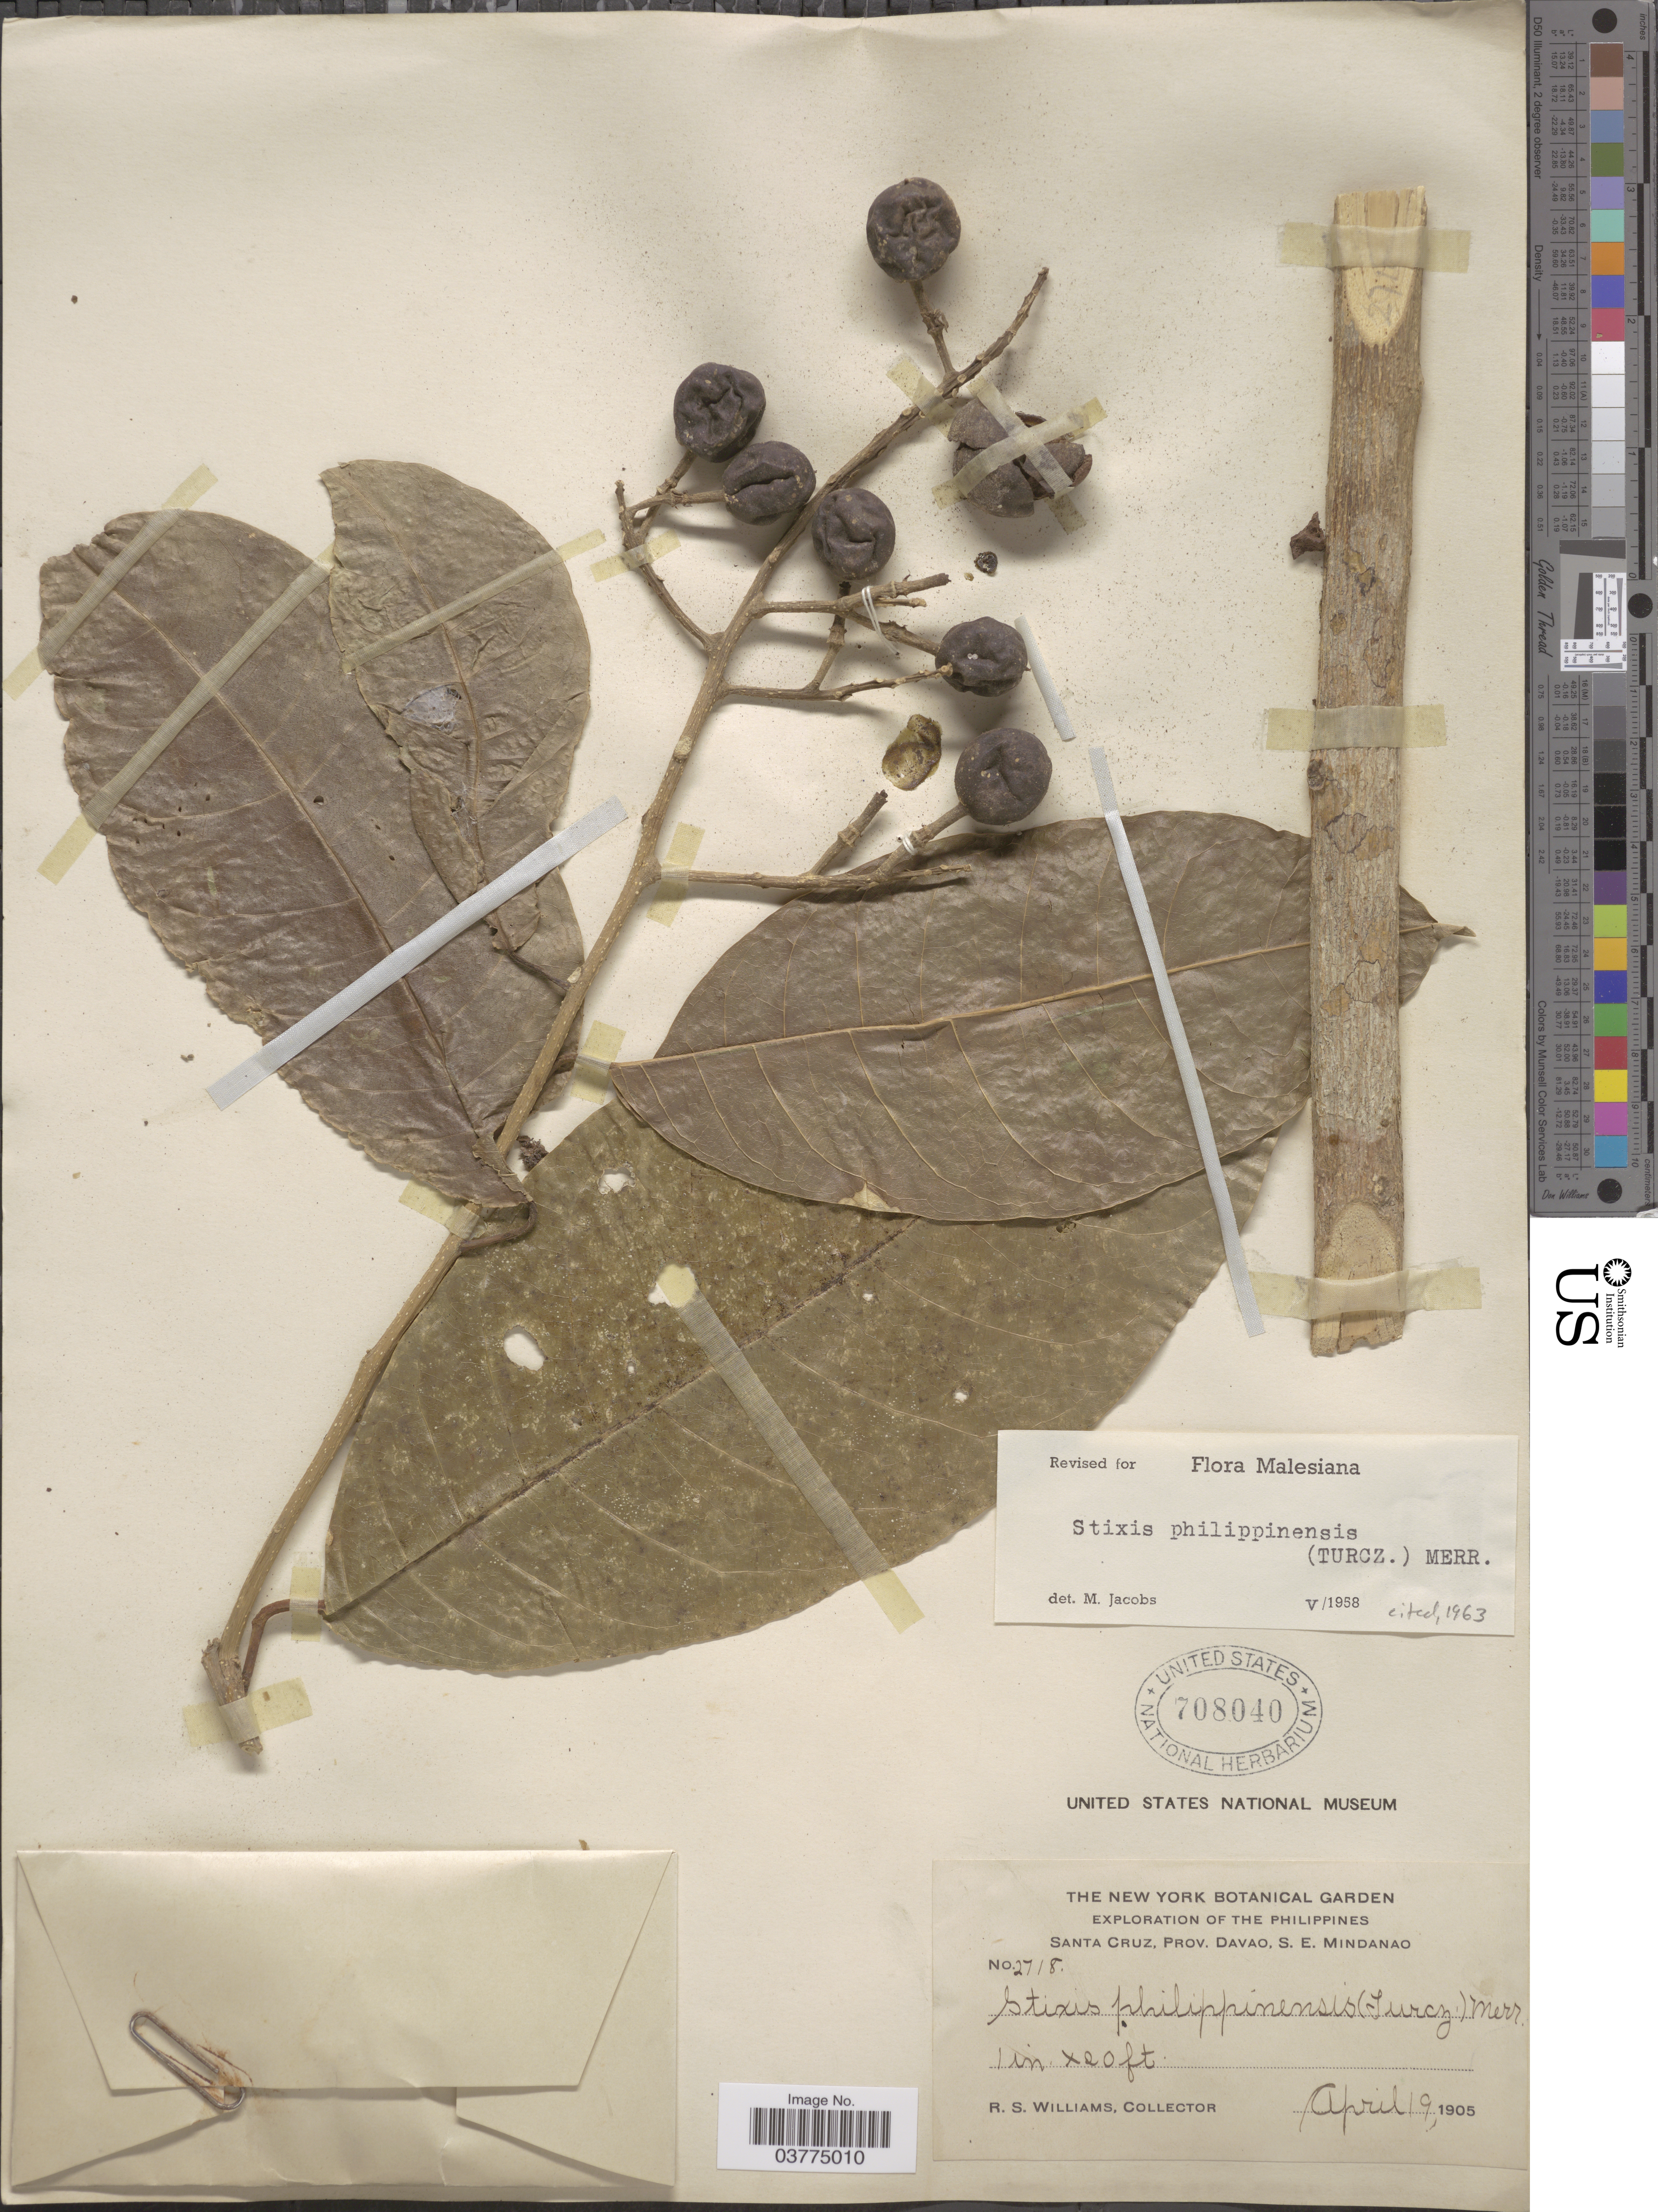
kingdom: Plantae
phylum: Tracheophyta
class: Magnoliopsida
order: Brassicales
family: Stixaceae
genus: Stixis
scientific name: Stixis philippinensis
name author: (Turcz.) Merr.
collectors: R. S. Williams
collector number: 2718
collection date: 1905-04-19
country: Philippines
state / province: Davao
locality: Santa Cruz, Prov. Davao, S.E. Mindanao.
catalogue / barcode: US 708040